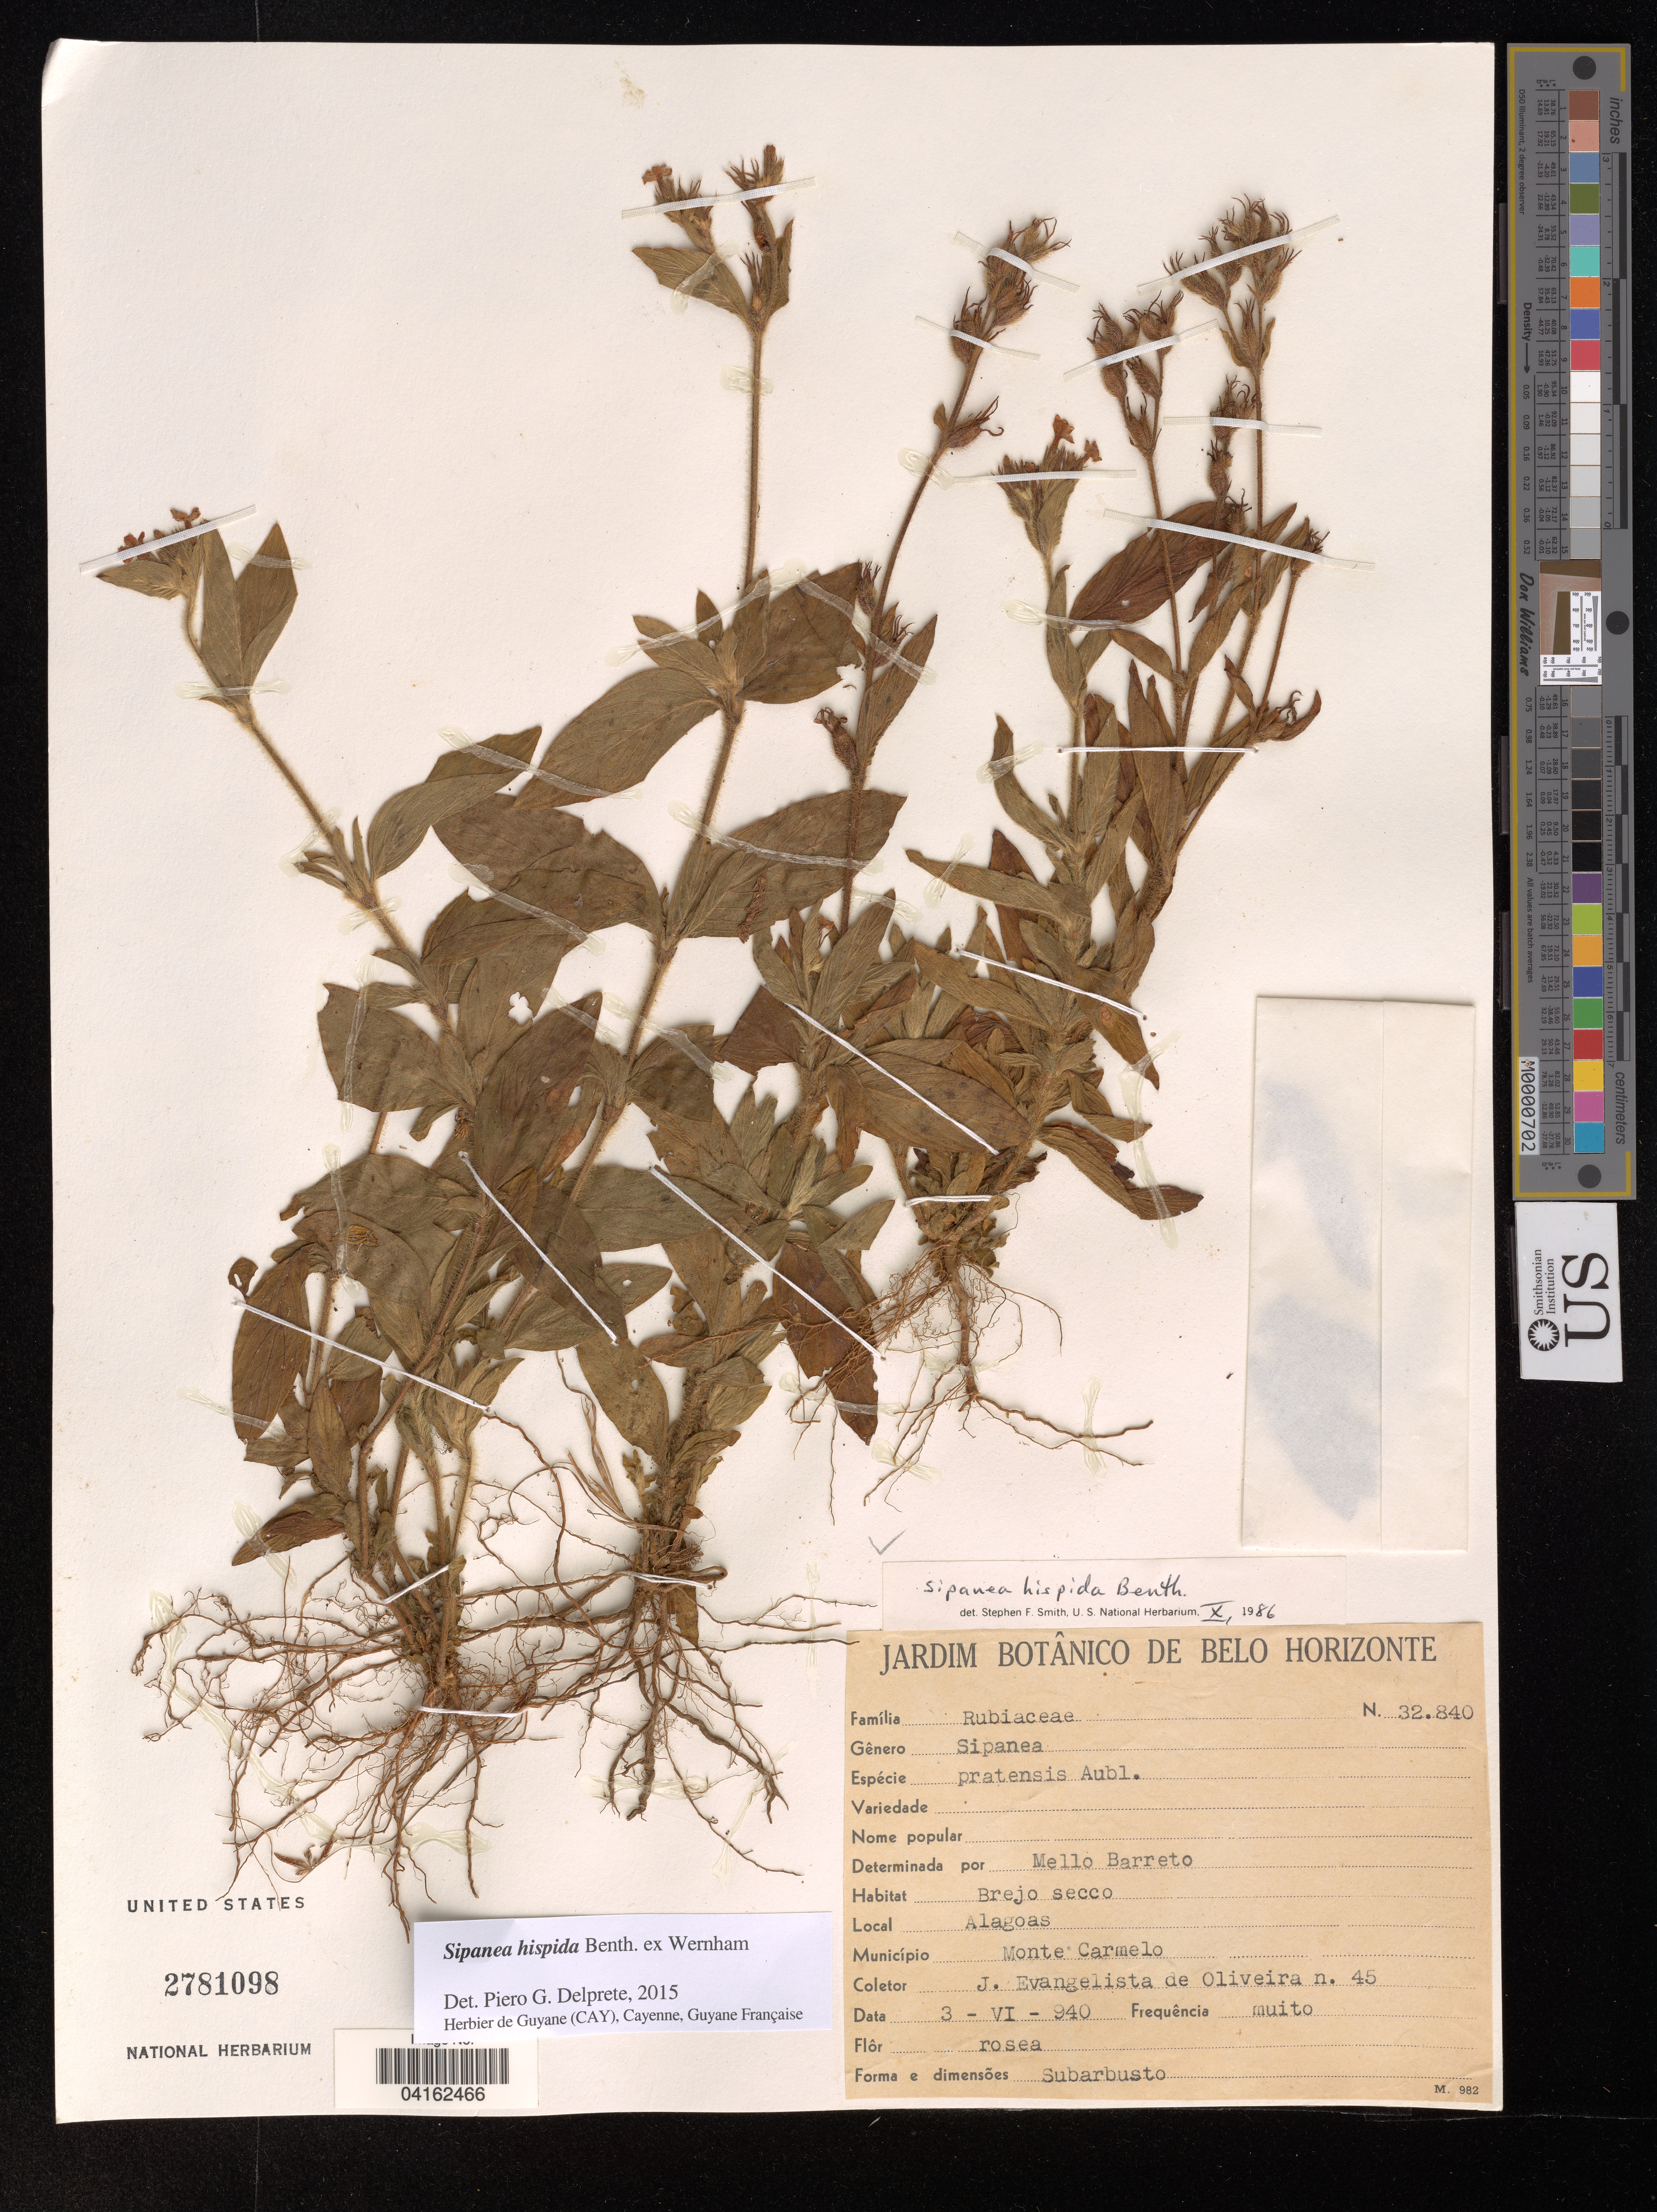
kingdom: Plantae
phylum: Tracheophyta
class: Magnoliopsida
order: Gentianales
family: Rubiaceae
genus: Sipanea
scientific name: Sipanea hispida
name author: Benth. ex Wernham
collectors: J. Evangelista De Oliveira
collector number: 45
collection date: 1940-06-03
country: Brazil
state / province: Alagoas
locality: Município Monte Carmelo.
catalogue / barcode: US 2781098